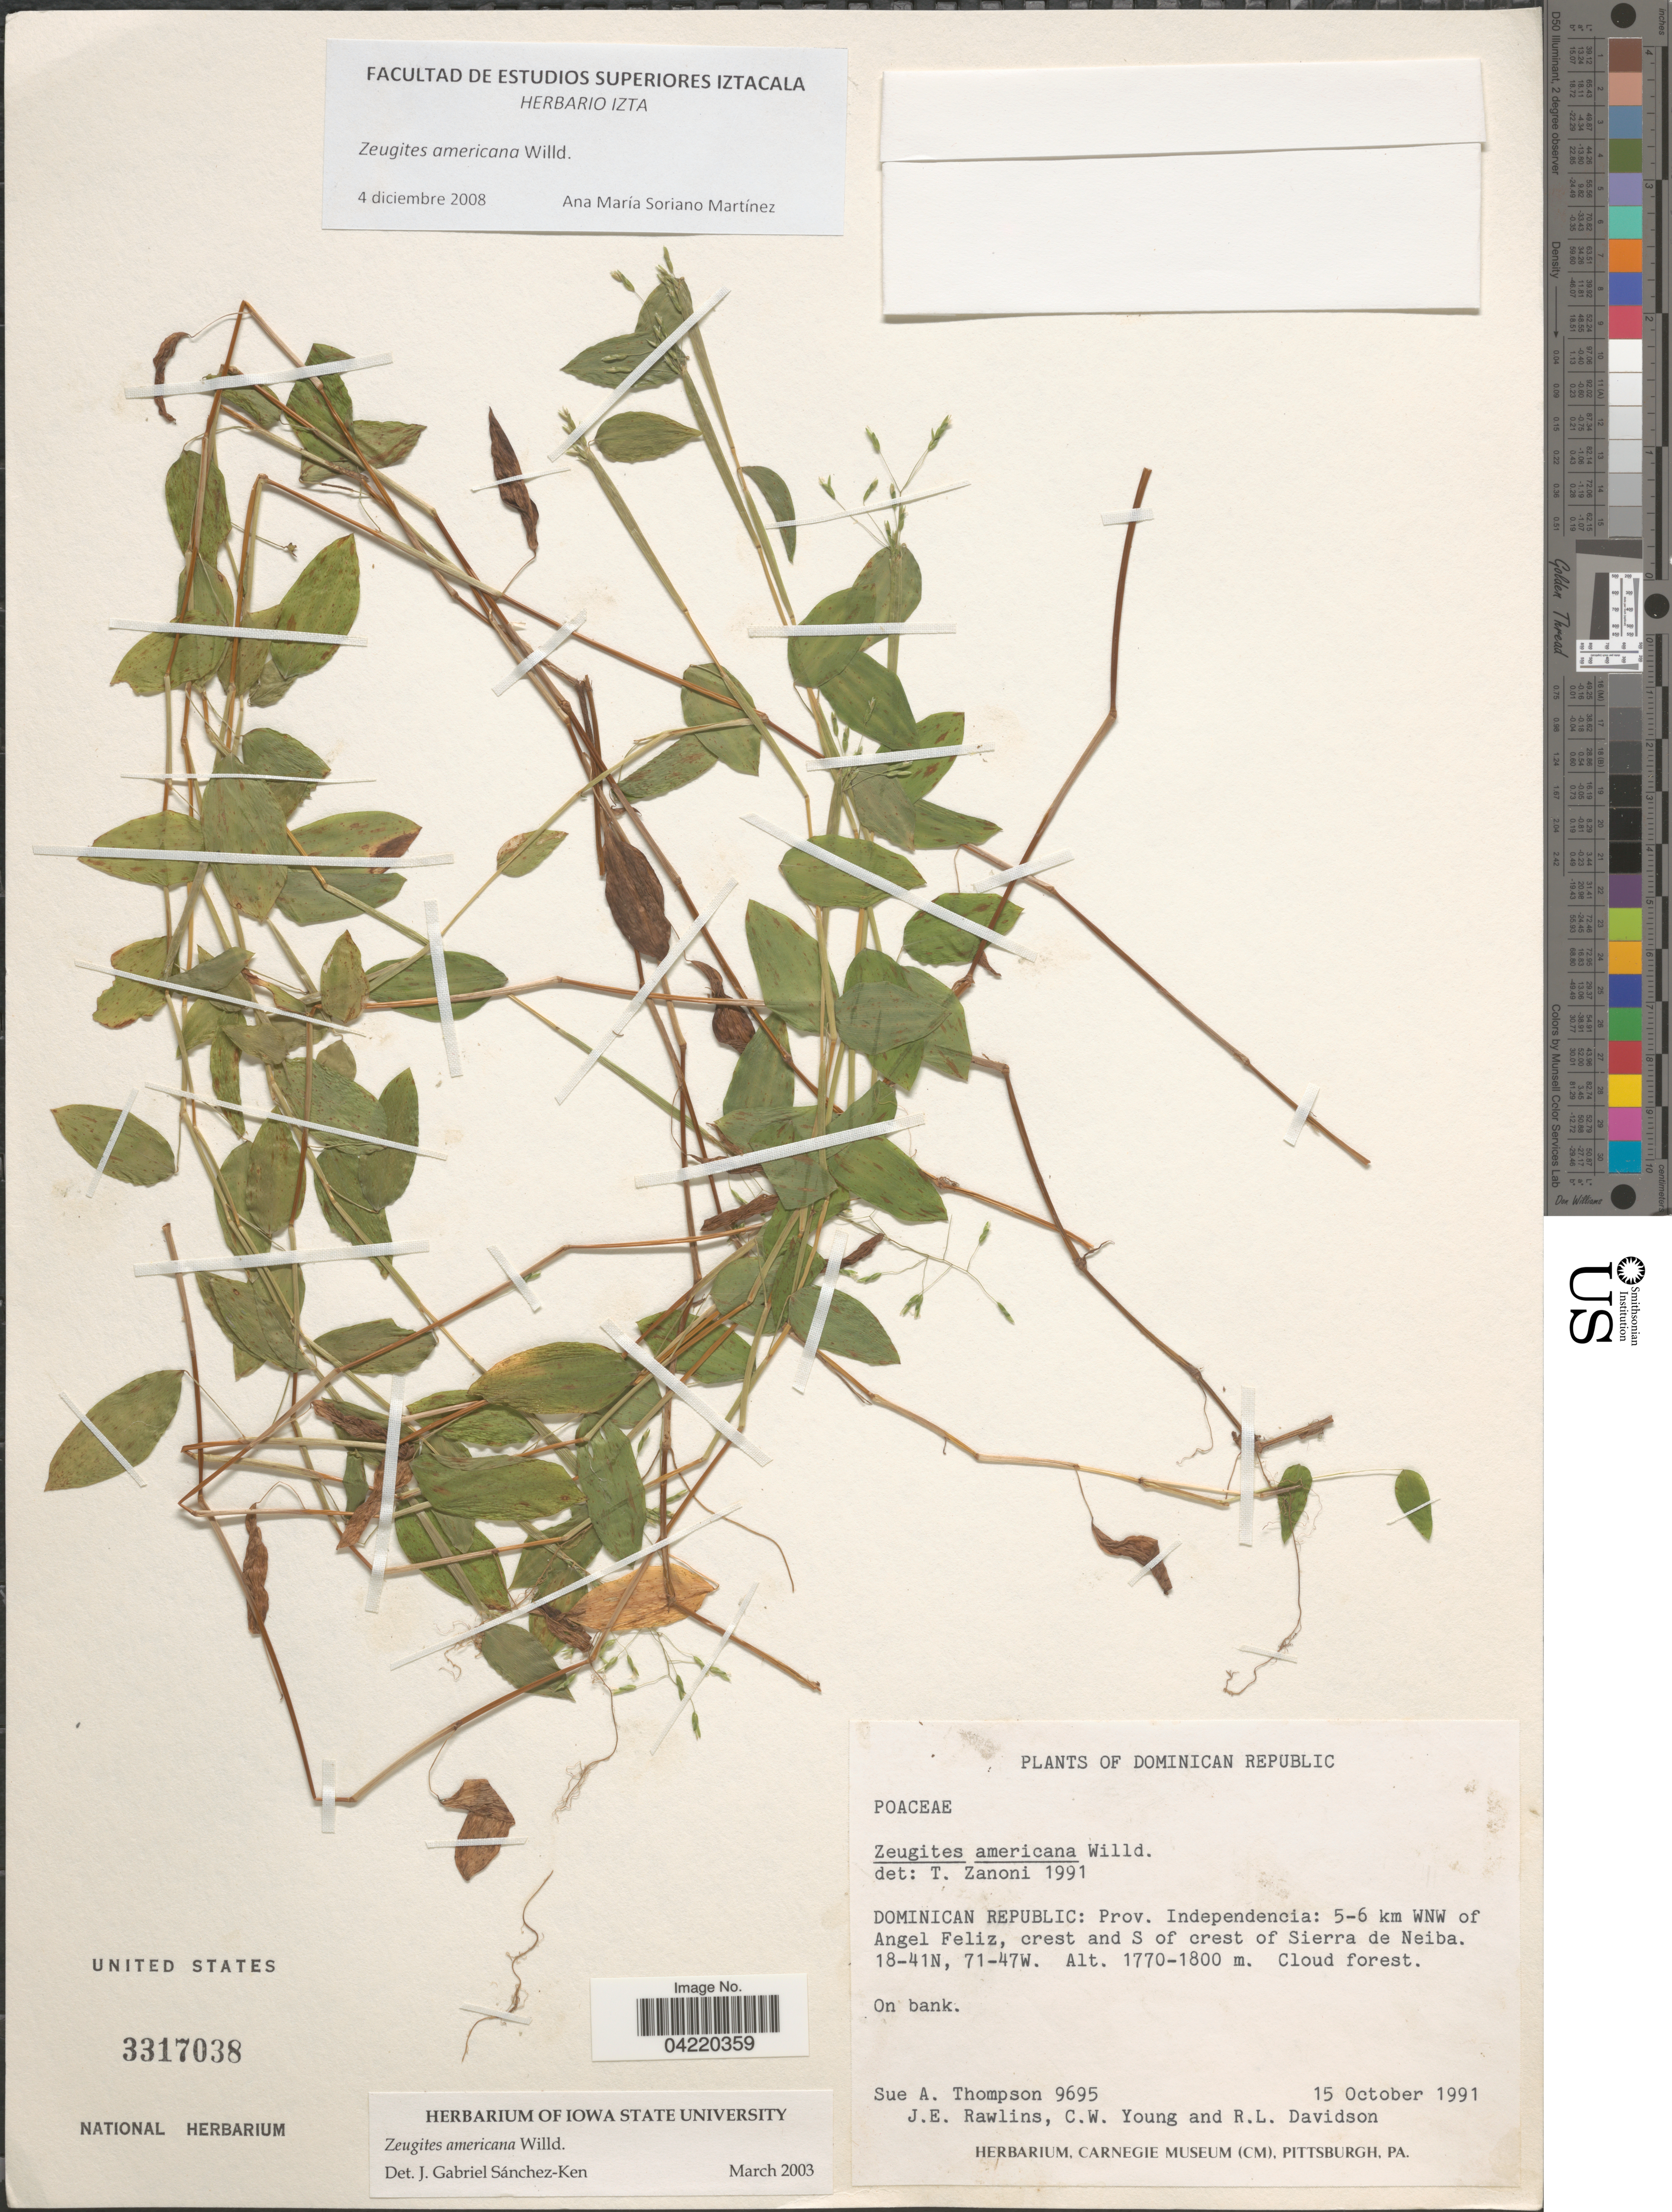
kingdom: Plantae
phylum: Tracheophyta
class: Liliopsida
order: Poales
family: Poaceae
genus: Zeugites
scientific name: Zeugites americanus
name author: Willd.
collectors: S. A. Thompson, J. Rawlins, C. Young & R. Davidson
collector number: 9695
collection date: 1991-10-15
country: Dominican Republic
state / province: Independencia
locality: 5-6 km WNW of Angel Feliz, crest and S of crest of Sierra de Neiba.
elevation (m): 1770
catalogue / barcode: US 3317038